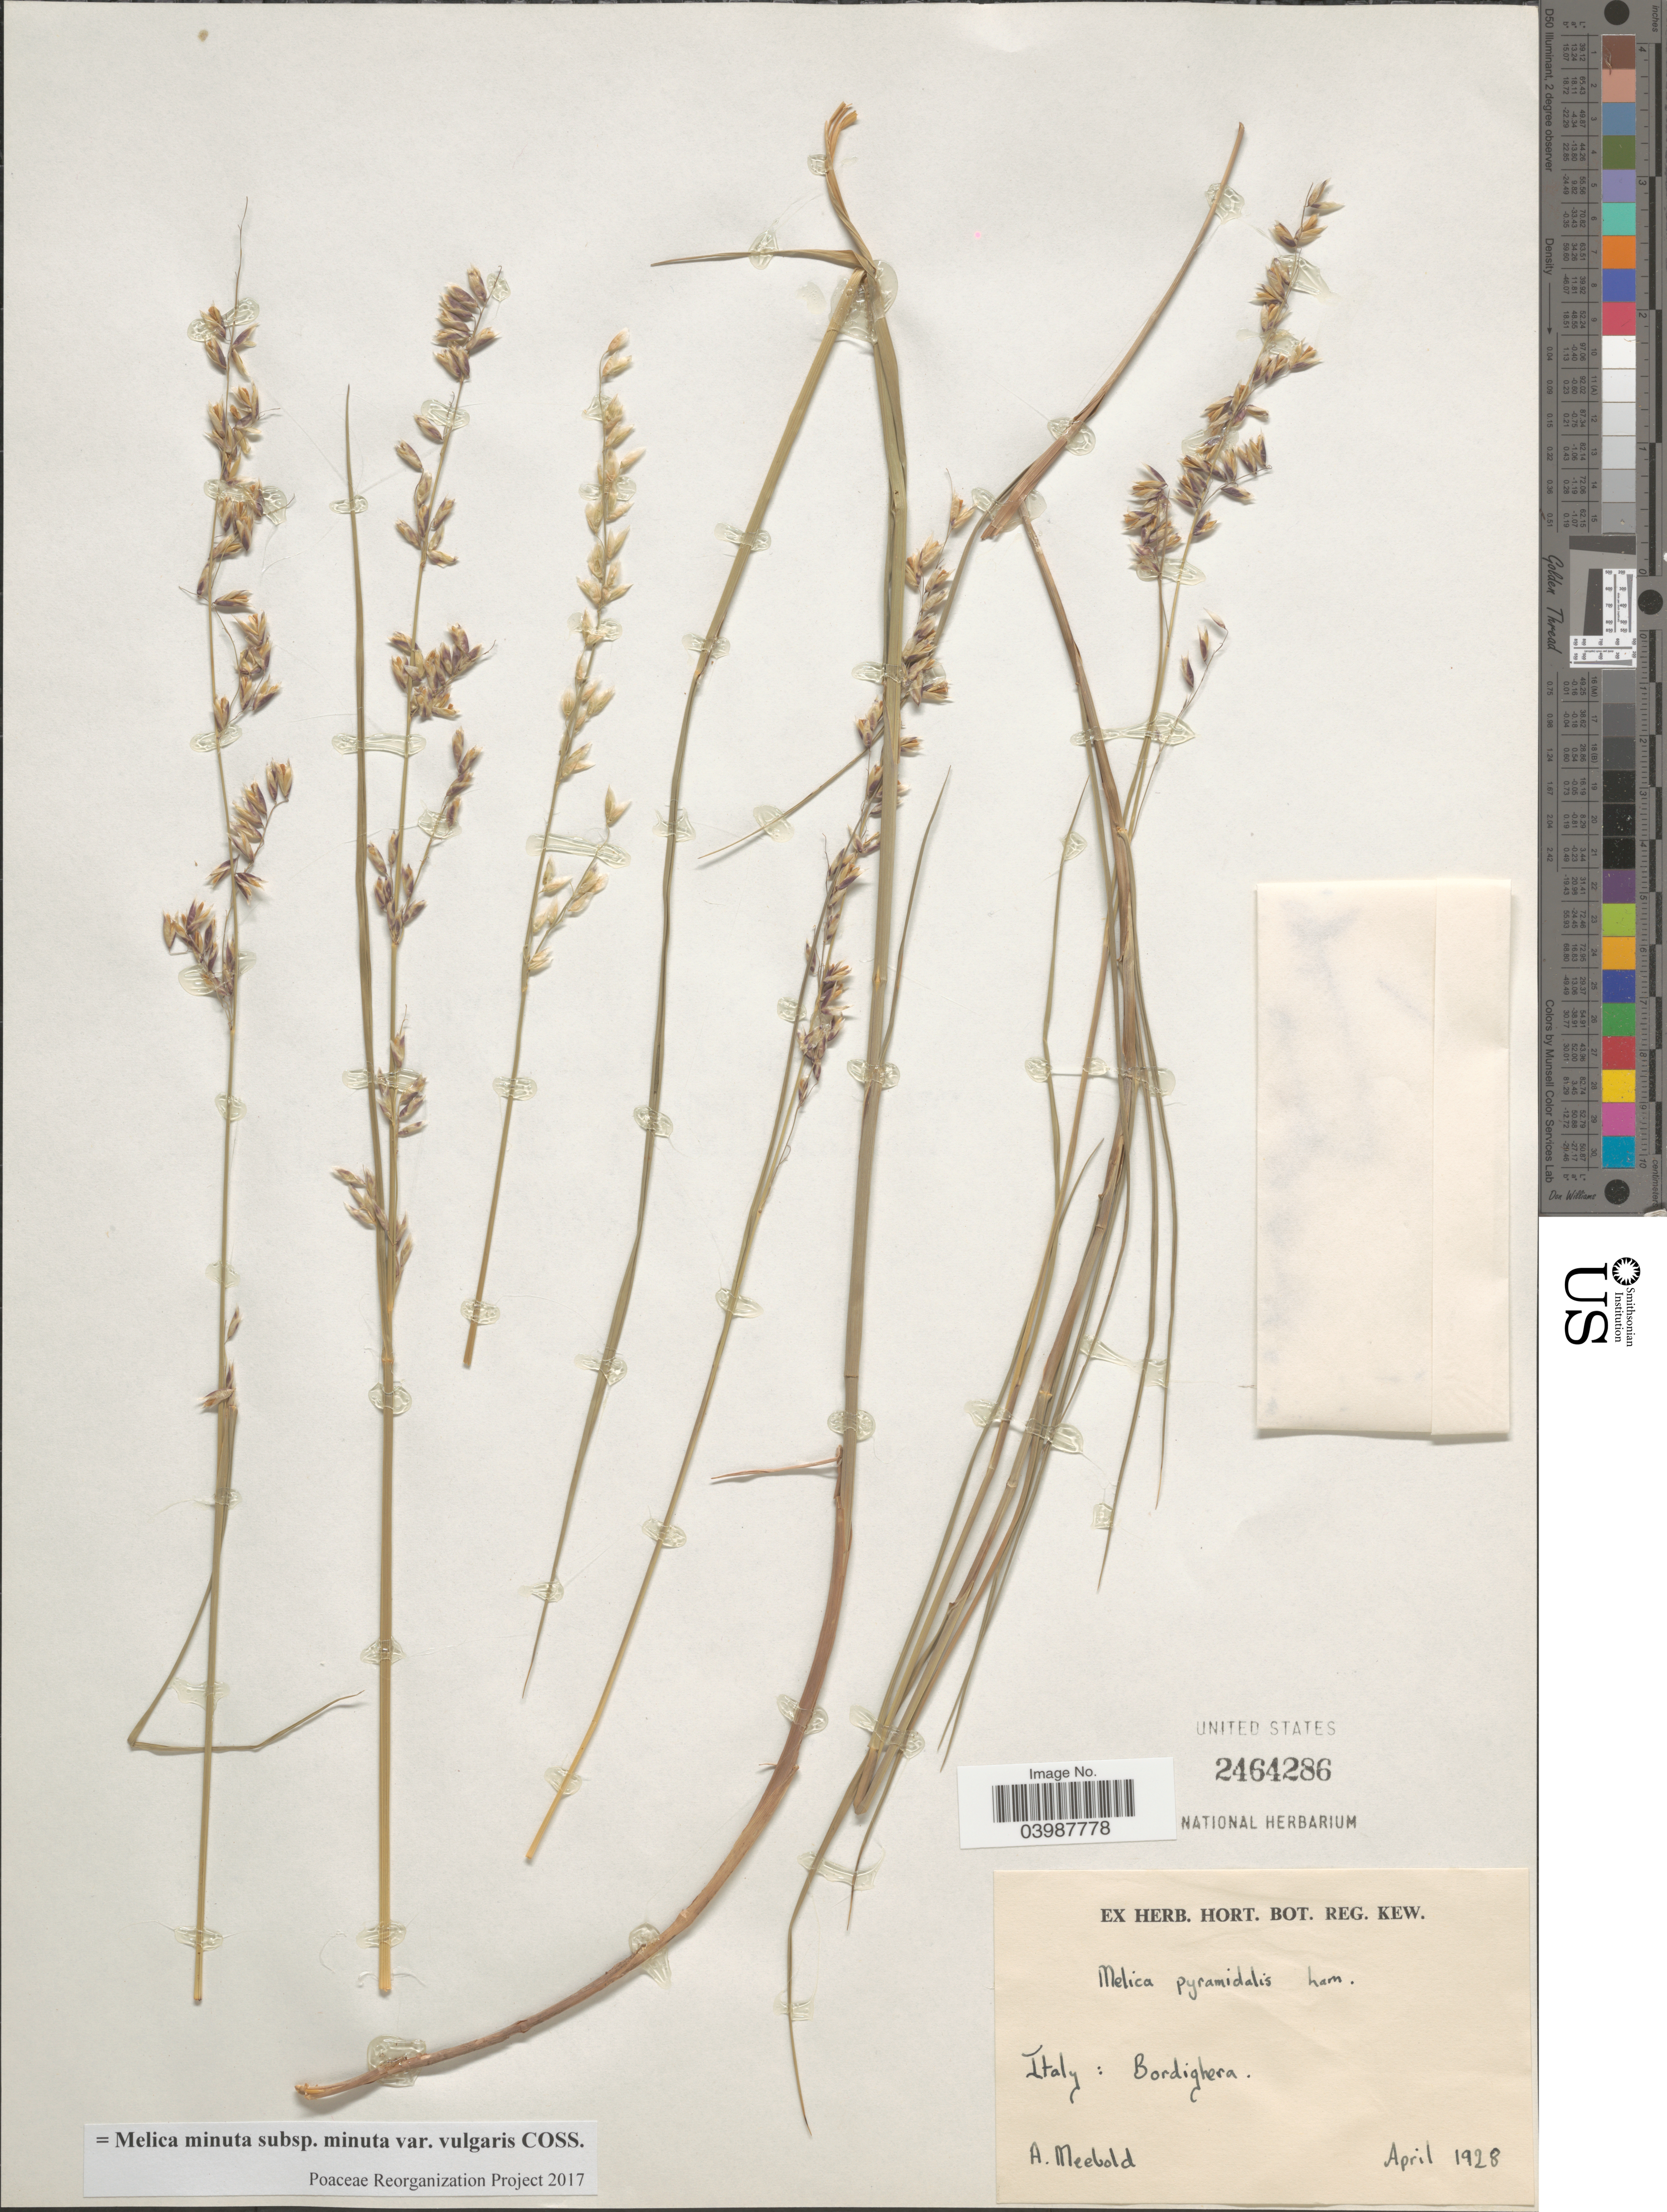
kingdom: Plantae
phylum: Tracheophyta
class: Liliopsida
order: Poales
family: Poaceae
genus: Melica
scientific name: Melica minuta subsp. minuta var. vulgaris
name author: Coss.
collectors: A. Meebold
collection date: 1928-04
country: Italy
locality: Bordighera.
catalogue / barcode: US 2464286